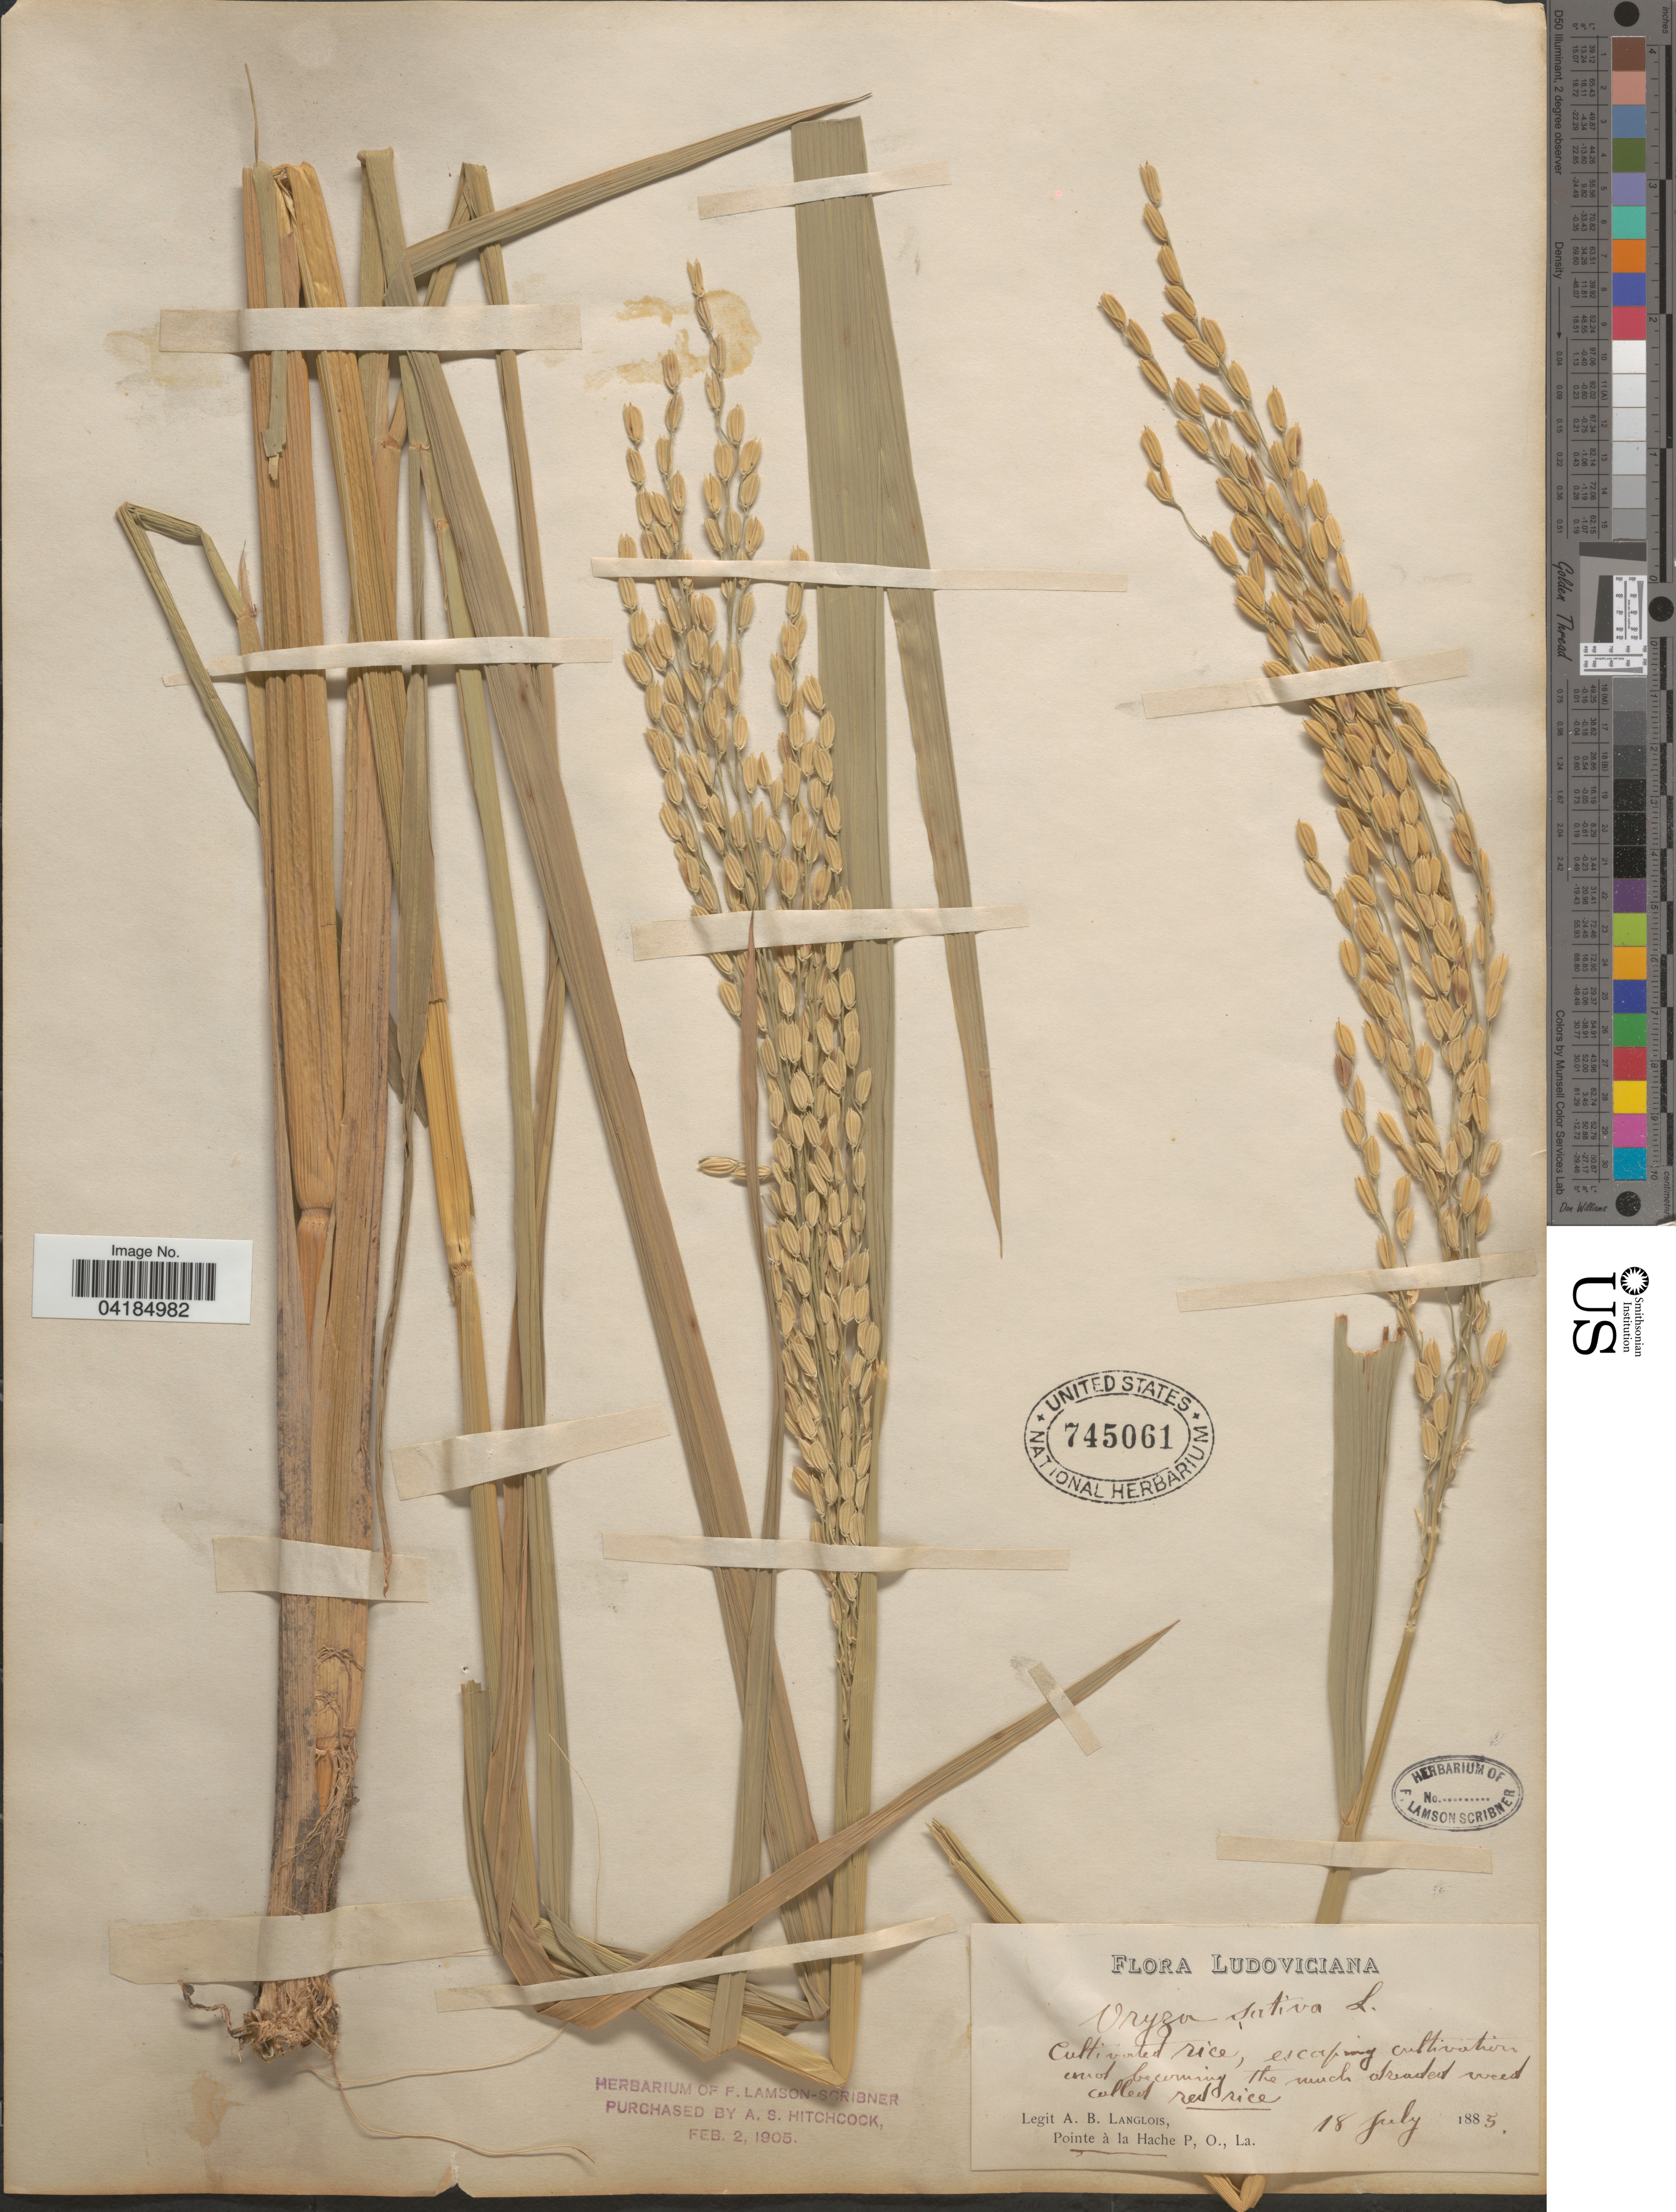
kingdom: Plantae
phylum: Tracheophyta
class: Liliopsida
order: Poales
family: Poaceae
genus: Oryza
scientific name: Oryza sativa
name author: L.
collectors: A. Langlois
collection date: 1885-07-18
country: United States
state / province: Louisiana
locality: Ludoviciana.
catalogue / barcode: US 745061